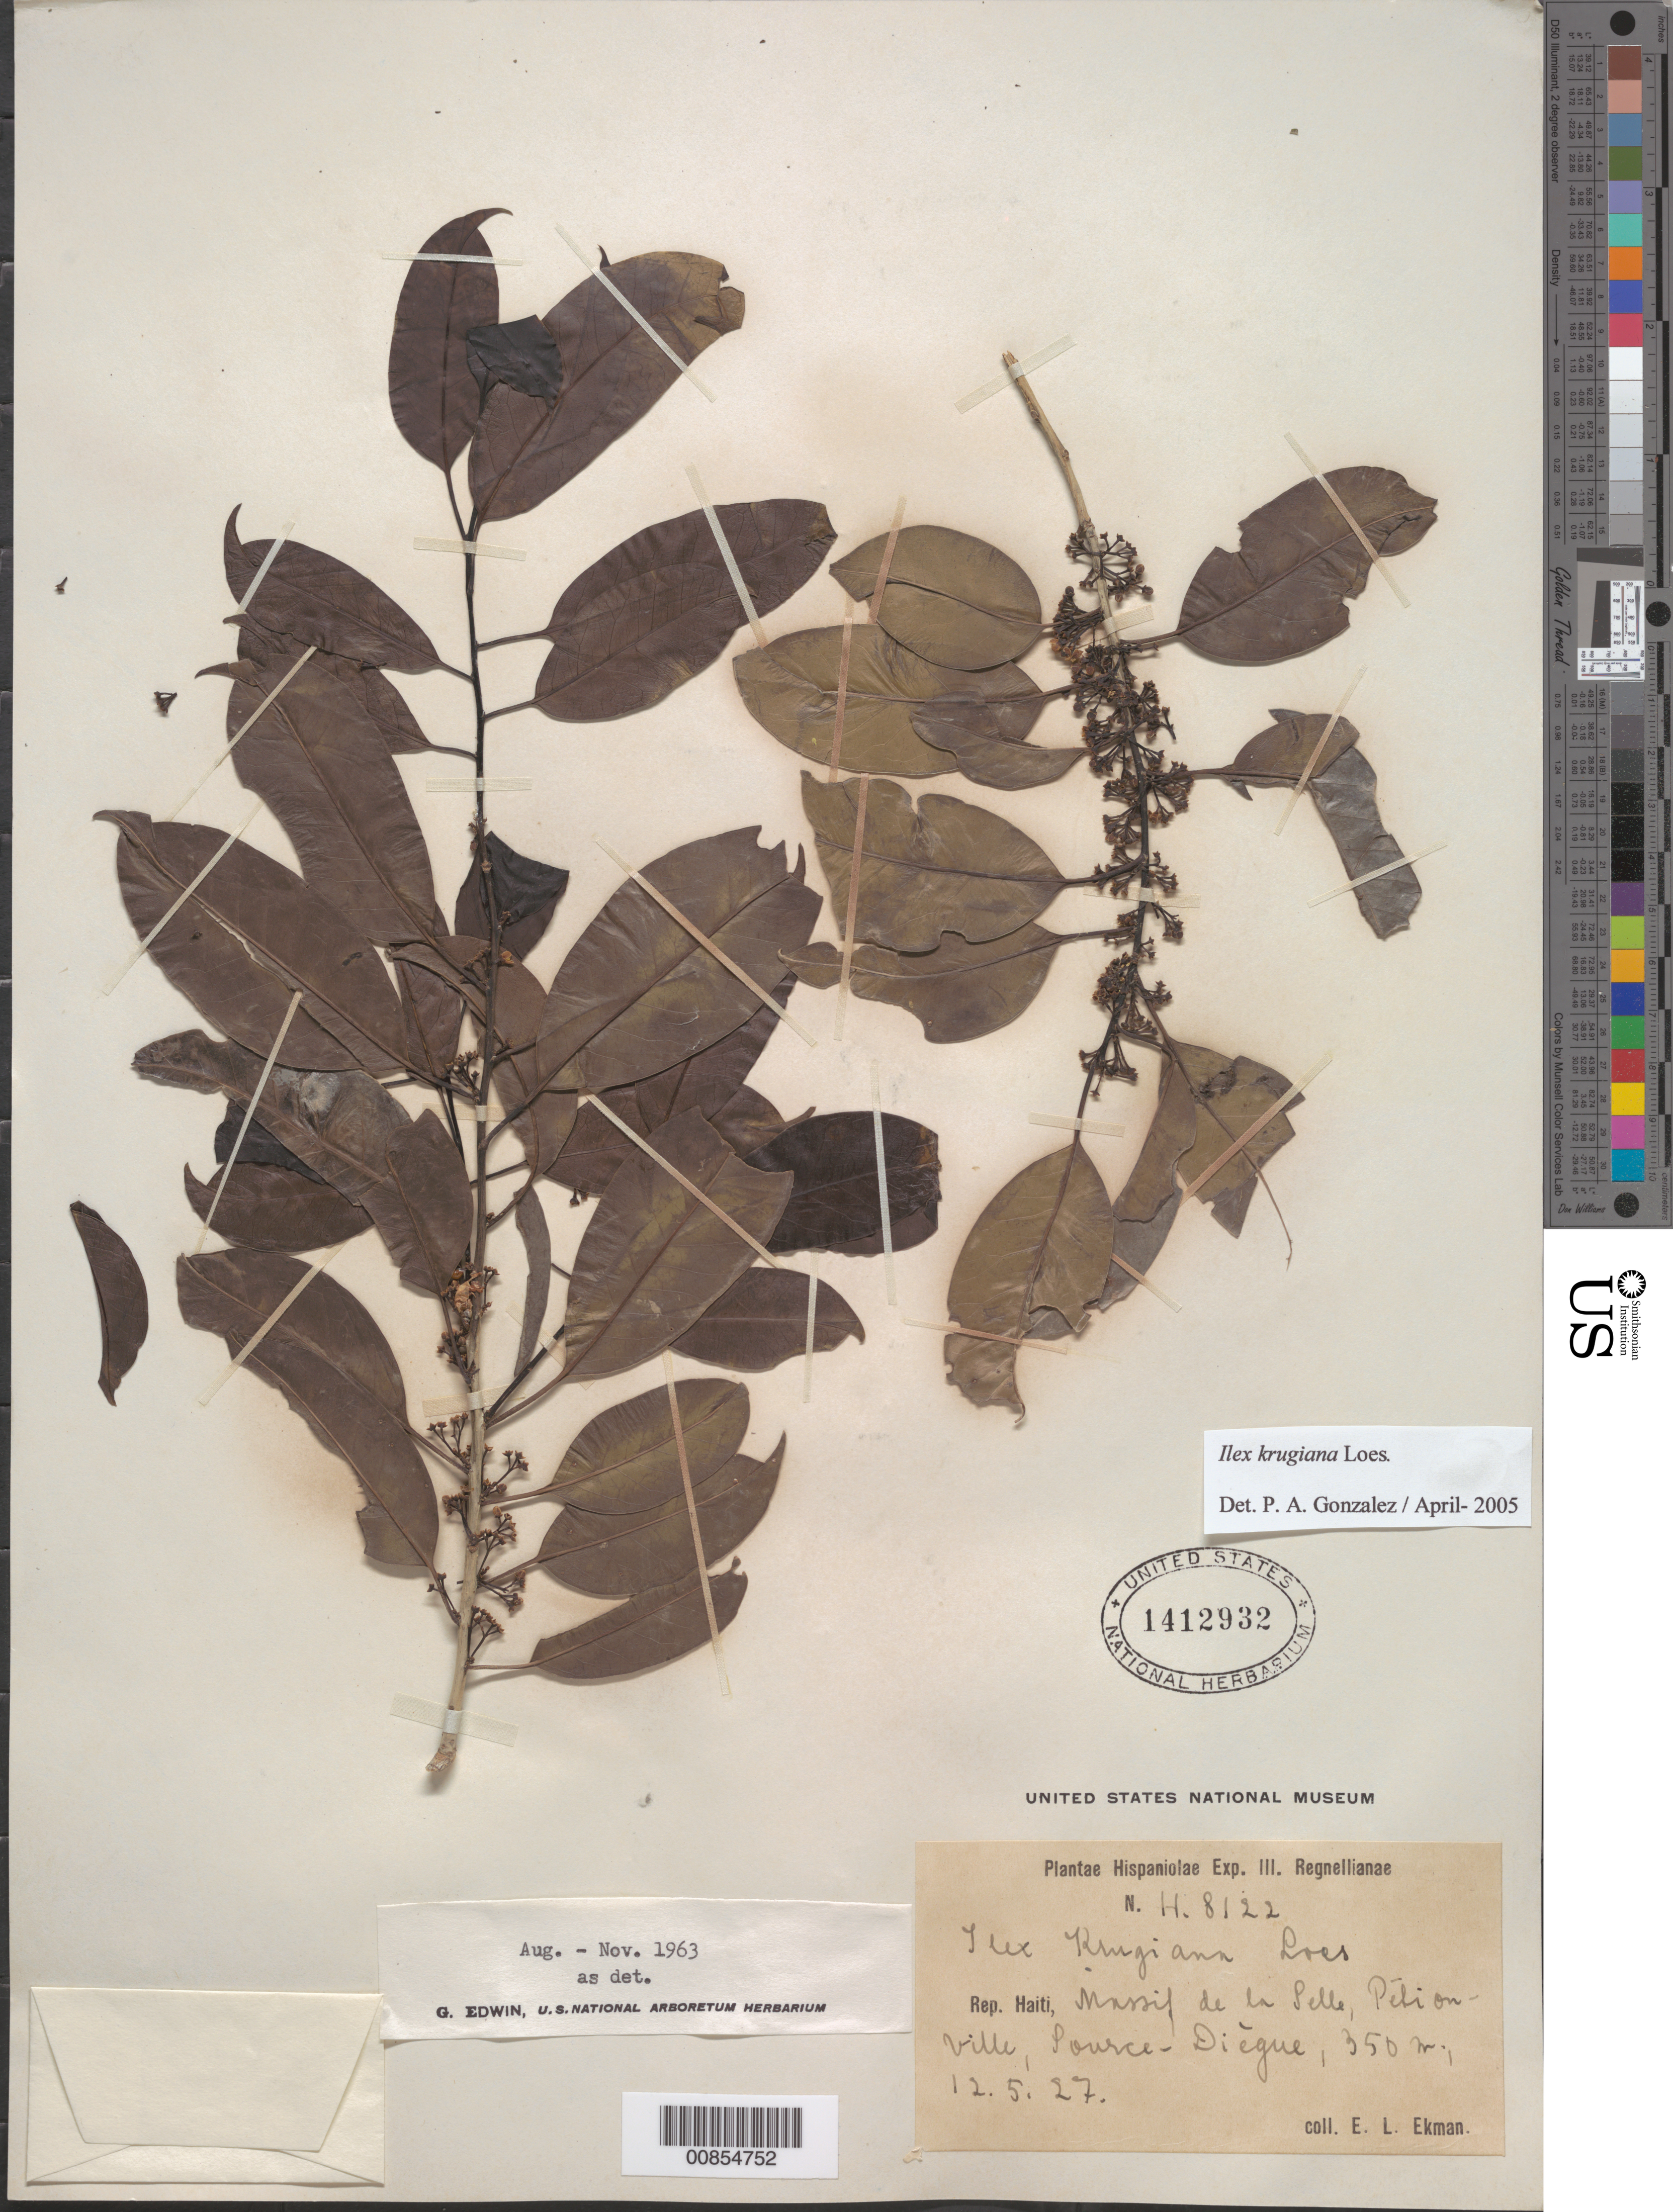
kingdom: Plantae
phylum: Tracheophyta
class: Magnoliopsida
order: Aquifoliales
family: Aquifoliaceae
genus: Ilex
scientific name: Ilex krugiana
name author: Loes.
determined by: González, P. A.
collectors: E. L. Ekman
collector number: H 8122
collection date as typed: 12 May 1927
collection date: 1927-05-12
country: Haiti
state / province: Ouest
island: Hispaniola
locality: Massif de la Selle, Pétionville, Source-Diègue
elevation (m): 350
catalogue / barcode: US 1412932